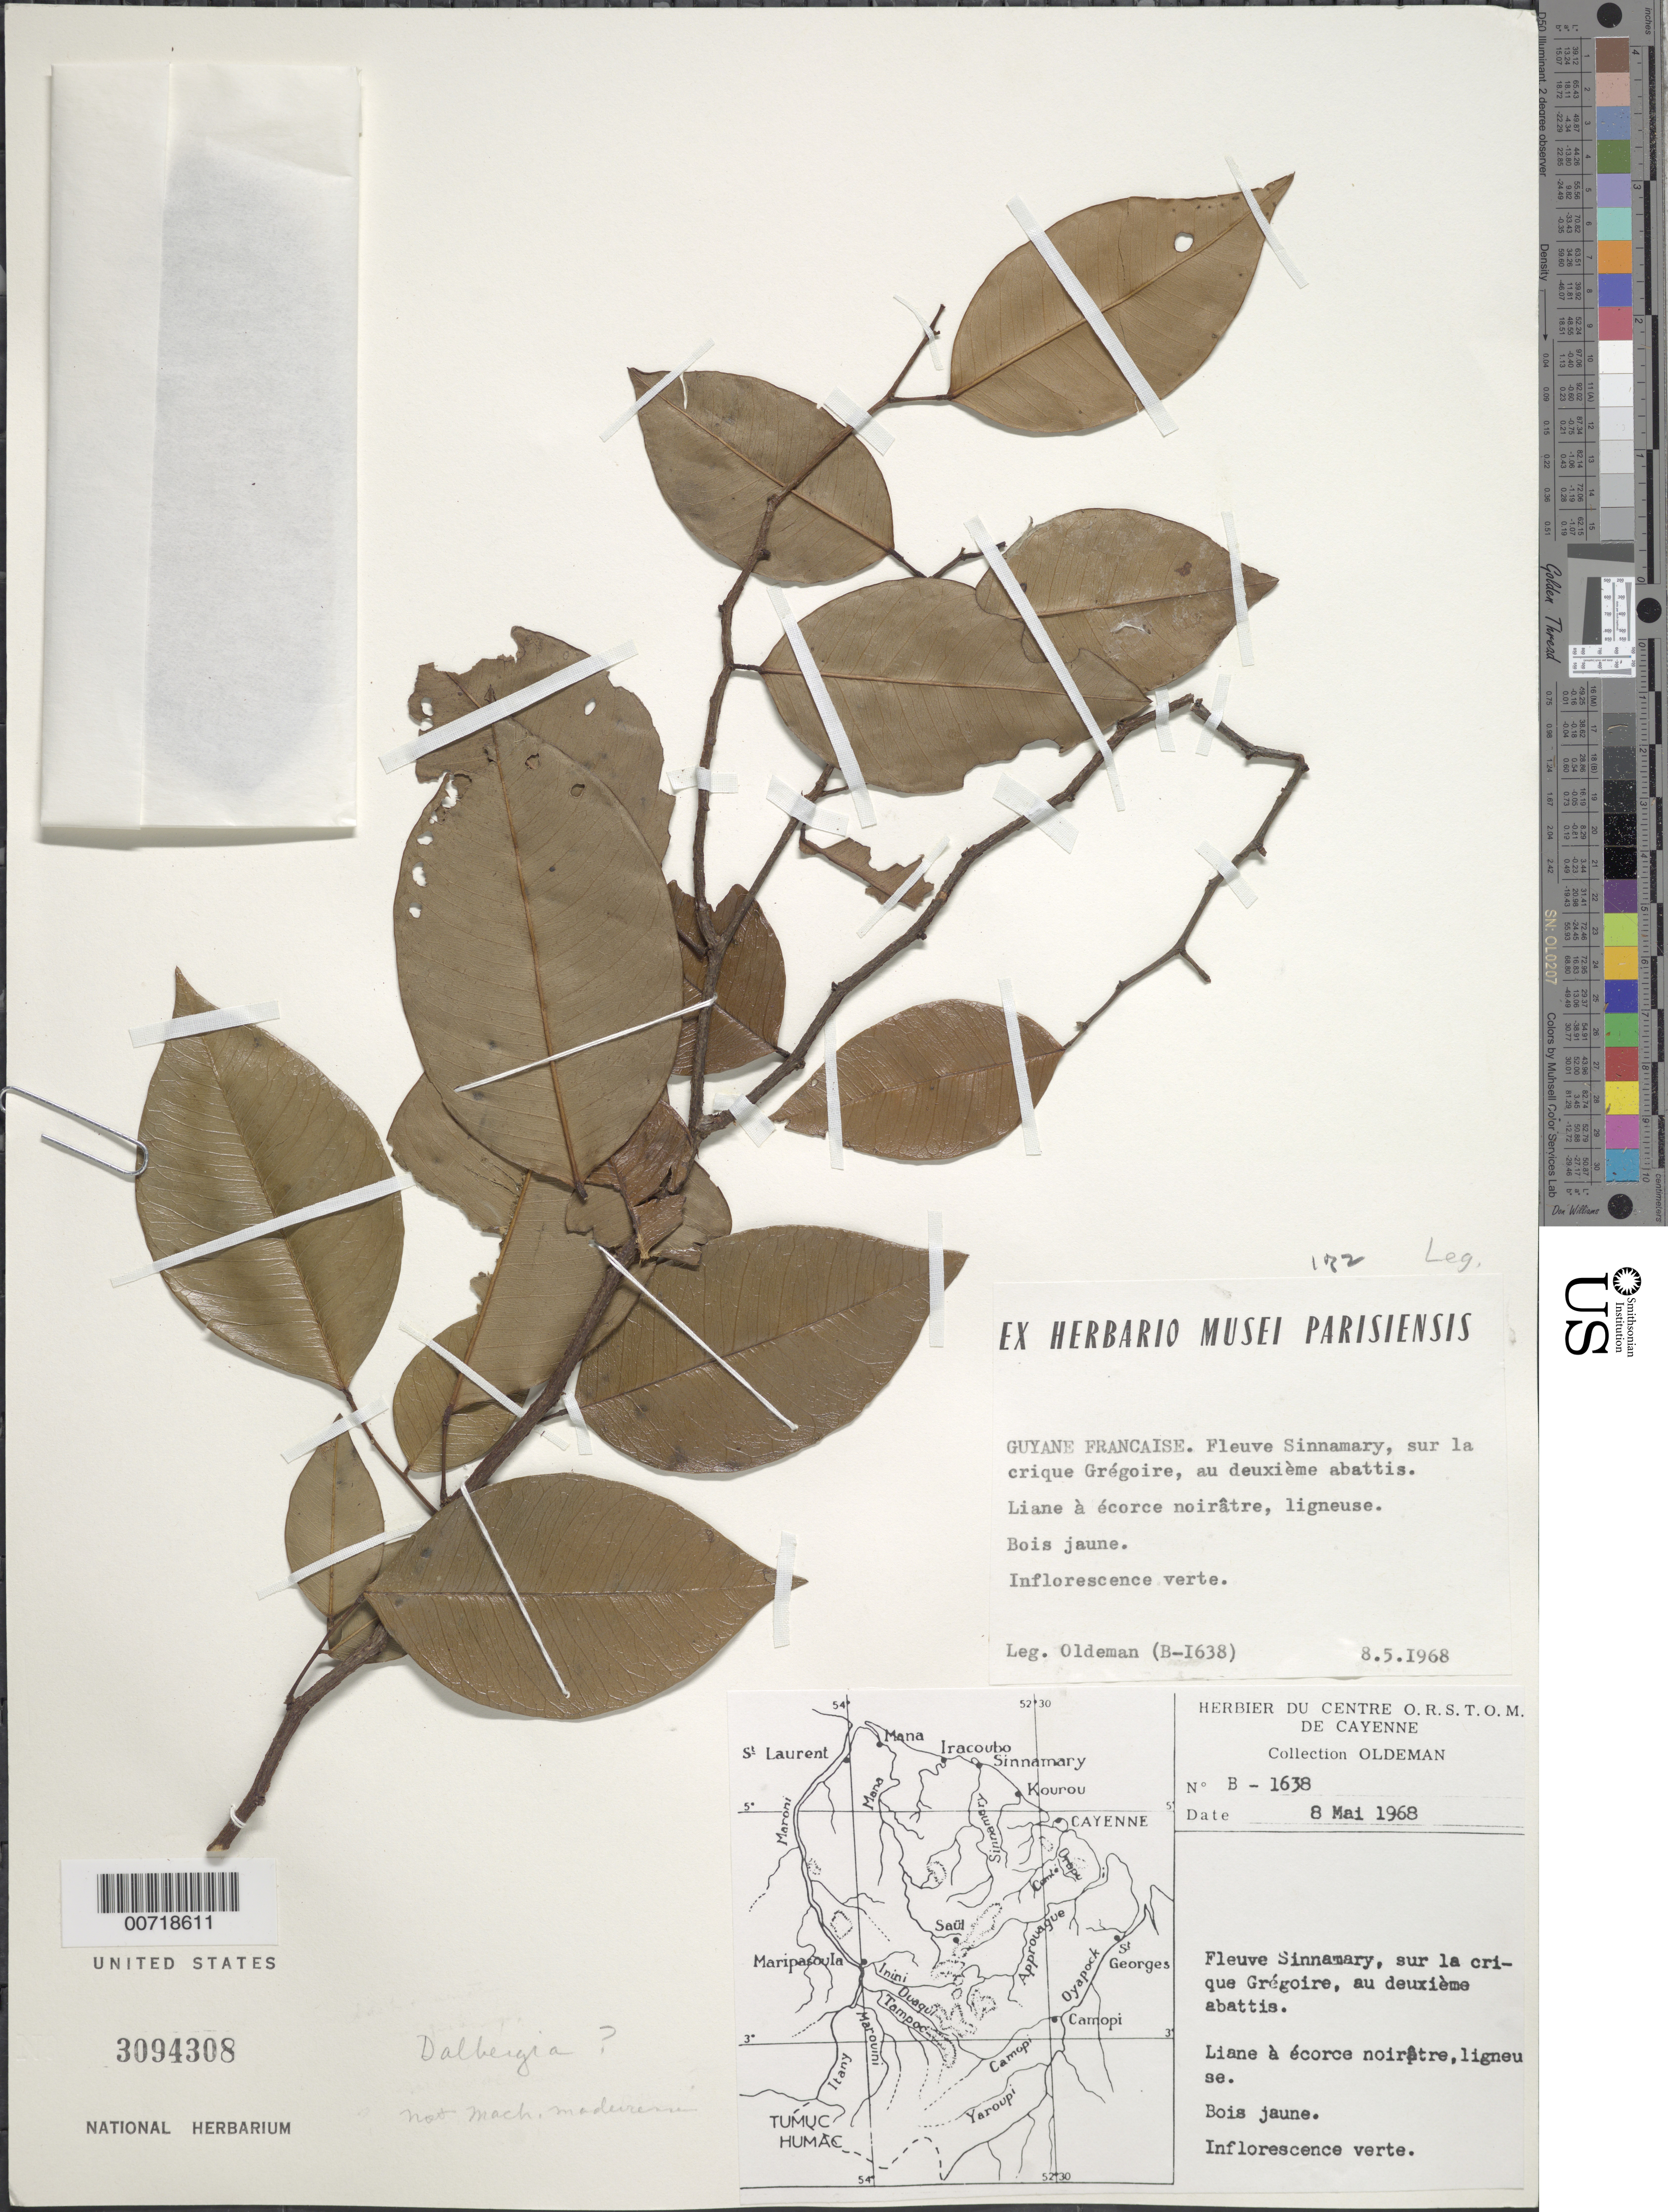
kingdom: Plantae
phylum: Tracheophyta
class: Magnoliopsida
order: Fabales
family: Fabaceae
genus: Machaerium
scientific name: Machaerium sp.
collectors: R. Oldeman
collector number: B 1638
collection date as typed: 8-May-68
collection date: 1968-05-08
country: French Guiana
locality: Crique Grégoire, Fleuve Sinnamary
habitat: At second clearing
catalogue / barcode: US 3094308